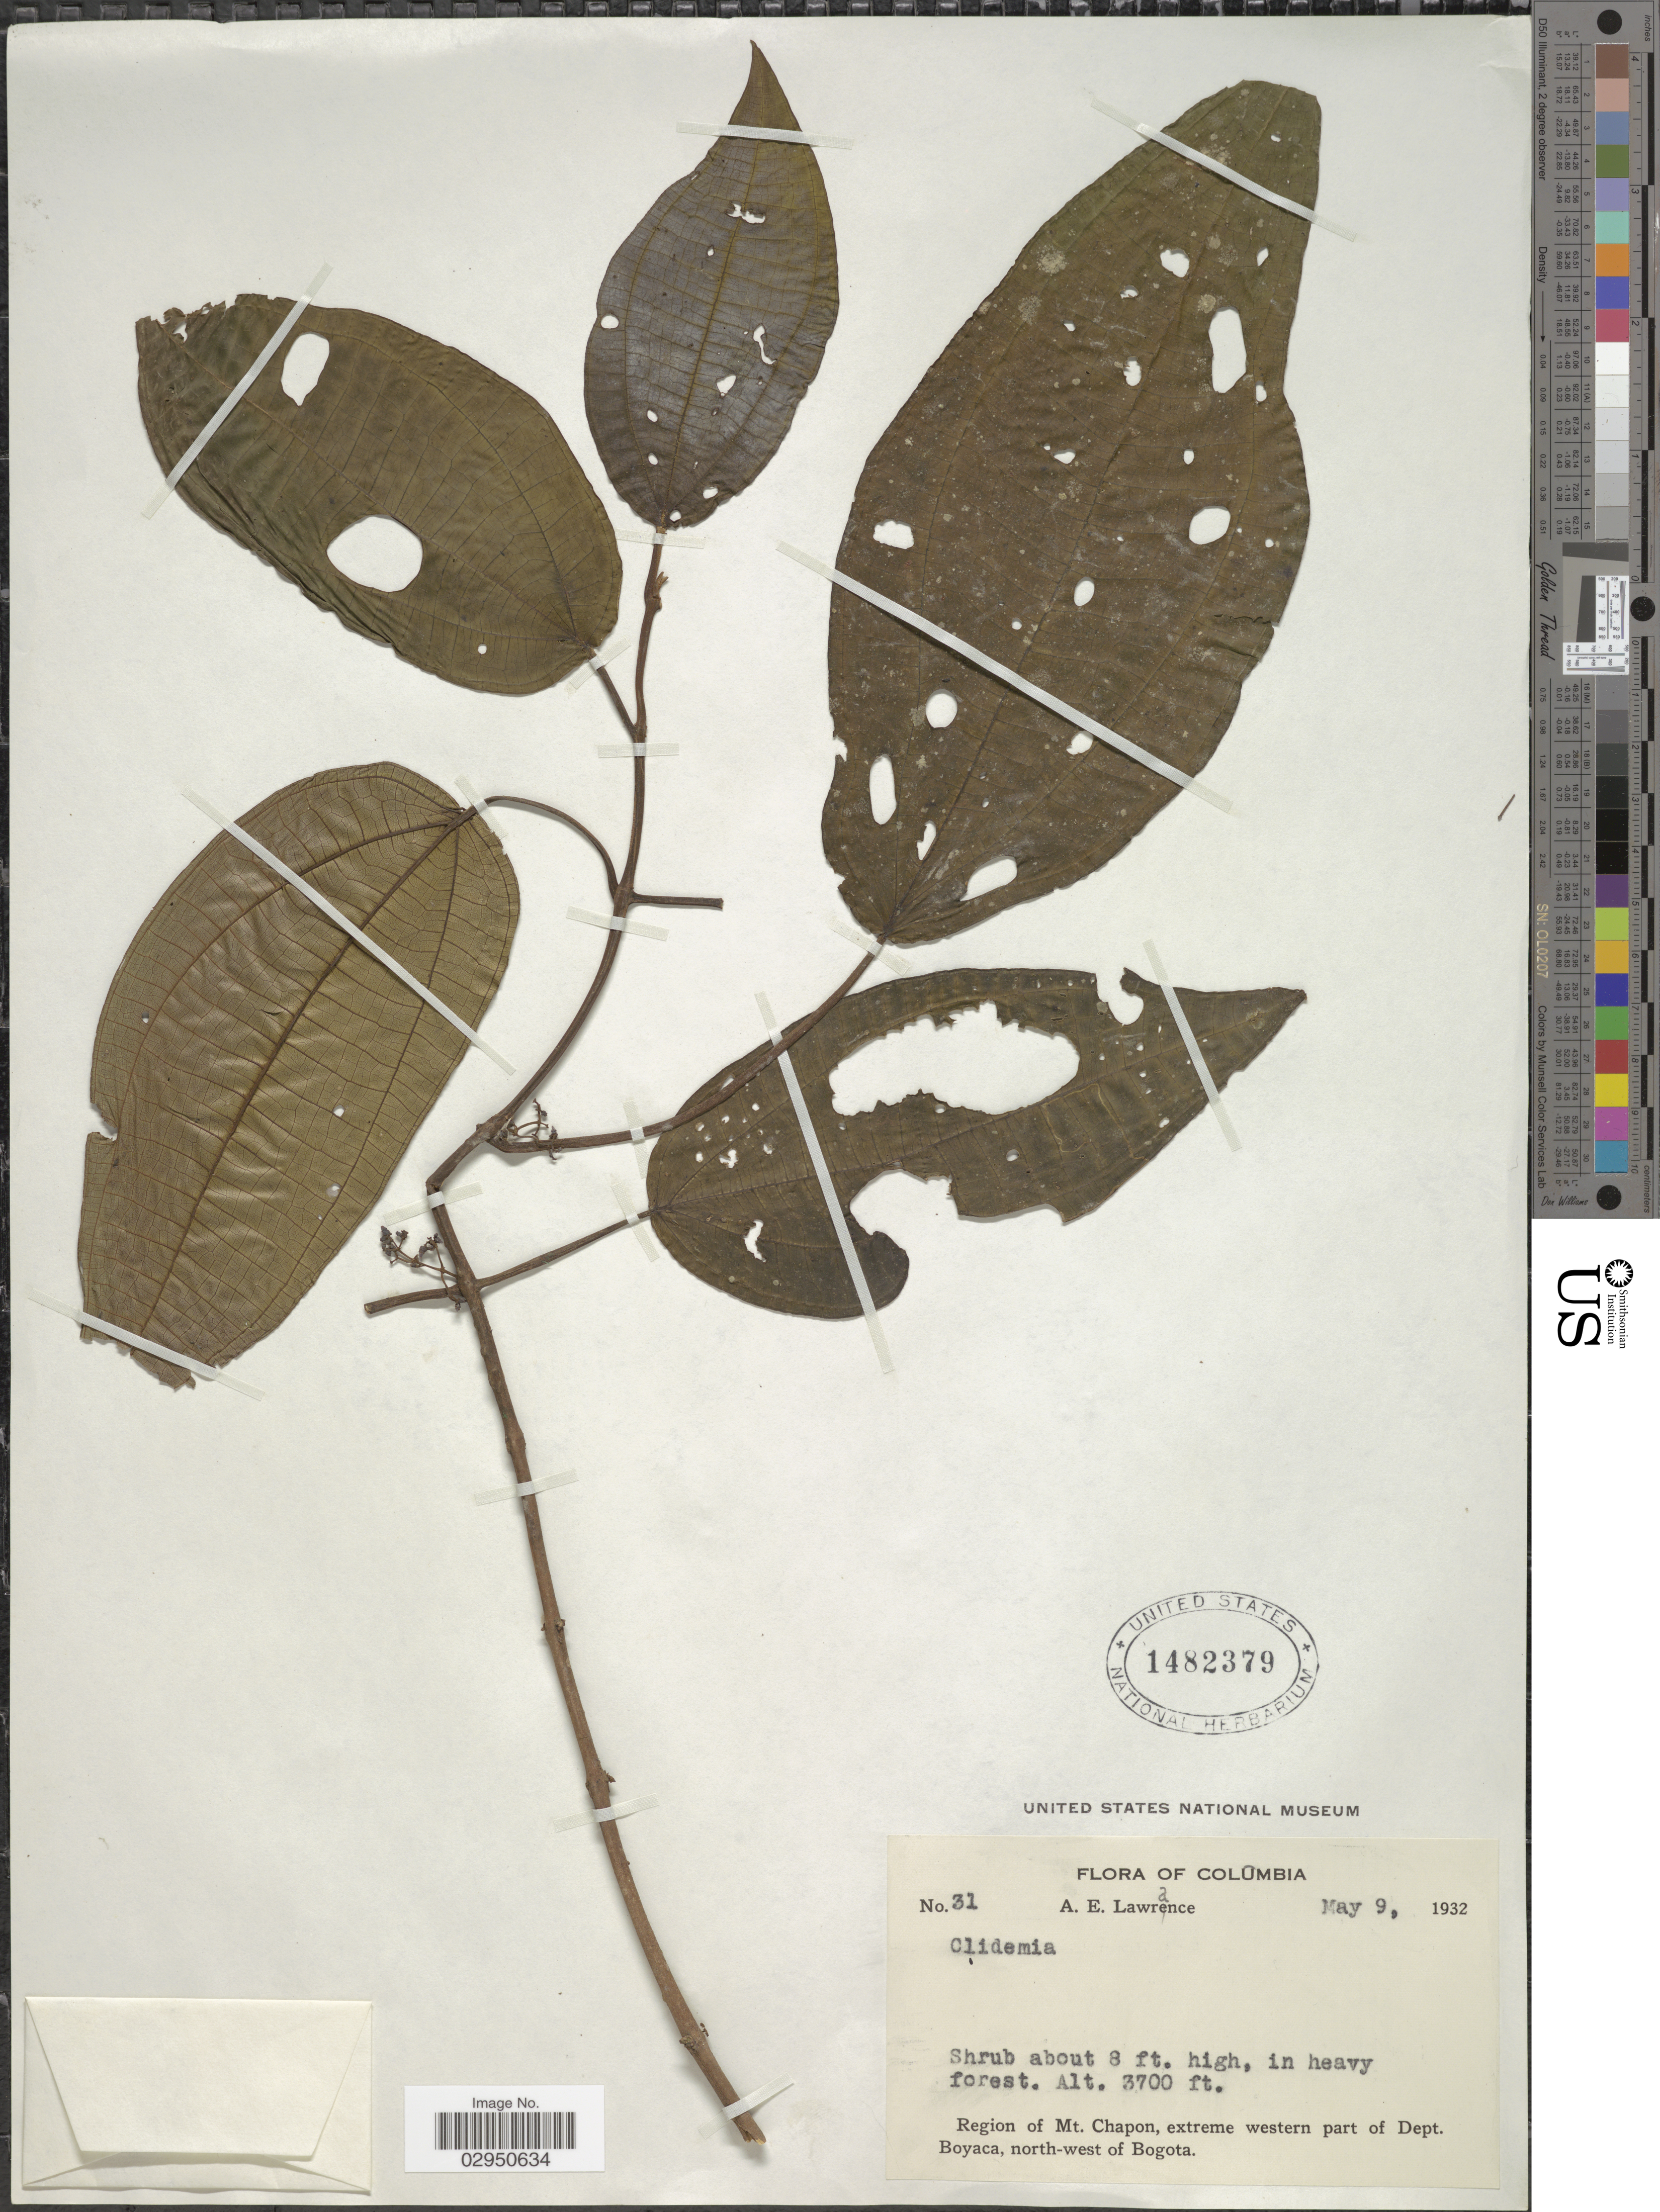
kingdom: Plantae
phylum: Tracheophyta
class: Magnoliopsida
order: Myrtales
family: Melastomataceae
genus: Clidemia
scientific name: Clidemia ostrina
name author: Gleason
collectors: A. Lawrance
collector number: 31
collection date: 1932-05-09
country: Colombia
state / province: Boyacá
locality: Region of Mt. Chapon, extreme western part of Dept. Boyaca, north-west of Bogota.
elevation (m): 1128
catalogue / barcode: US 1482379